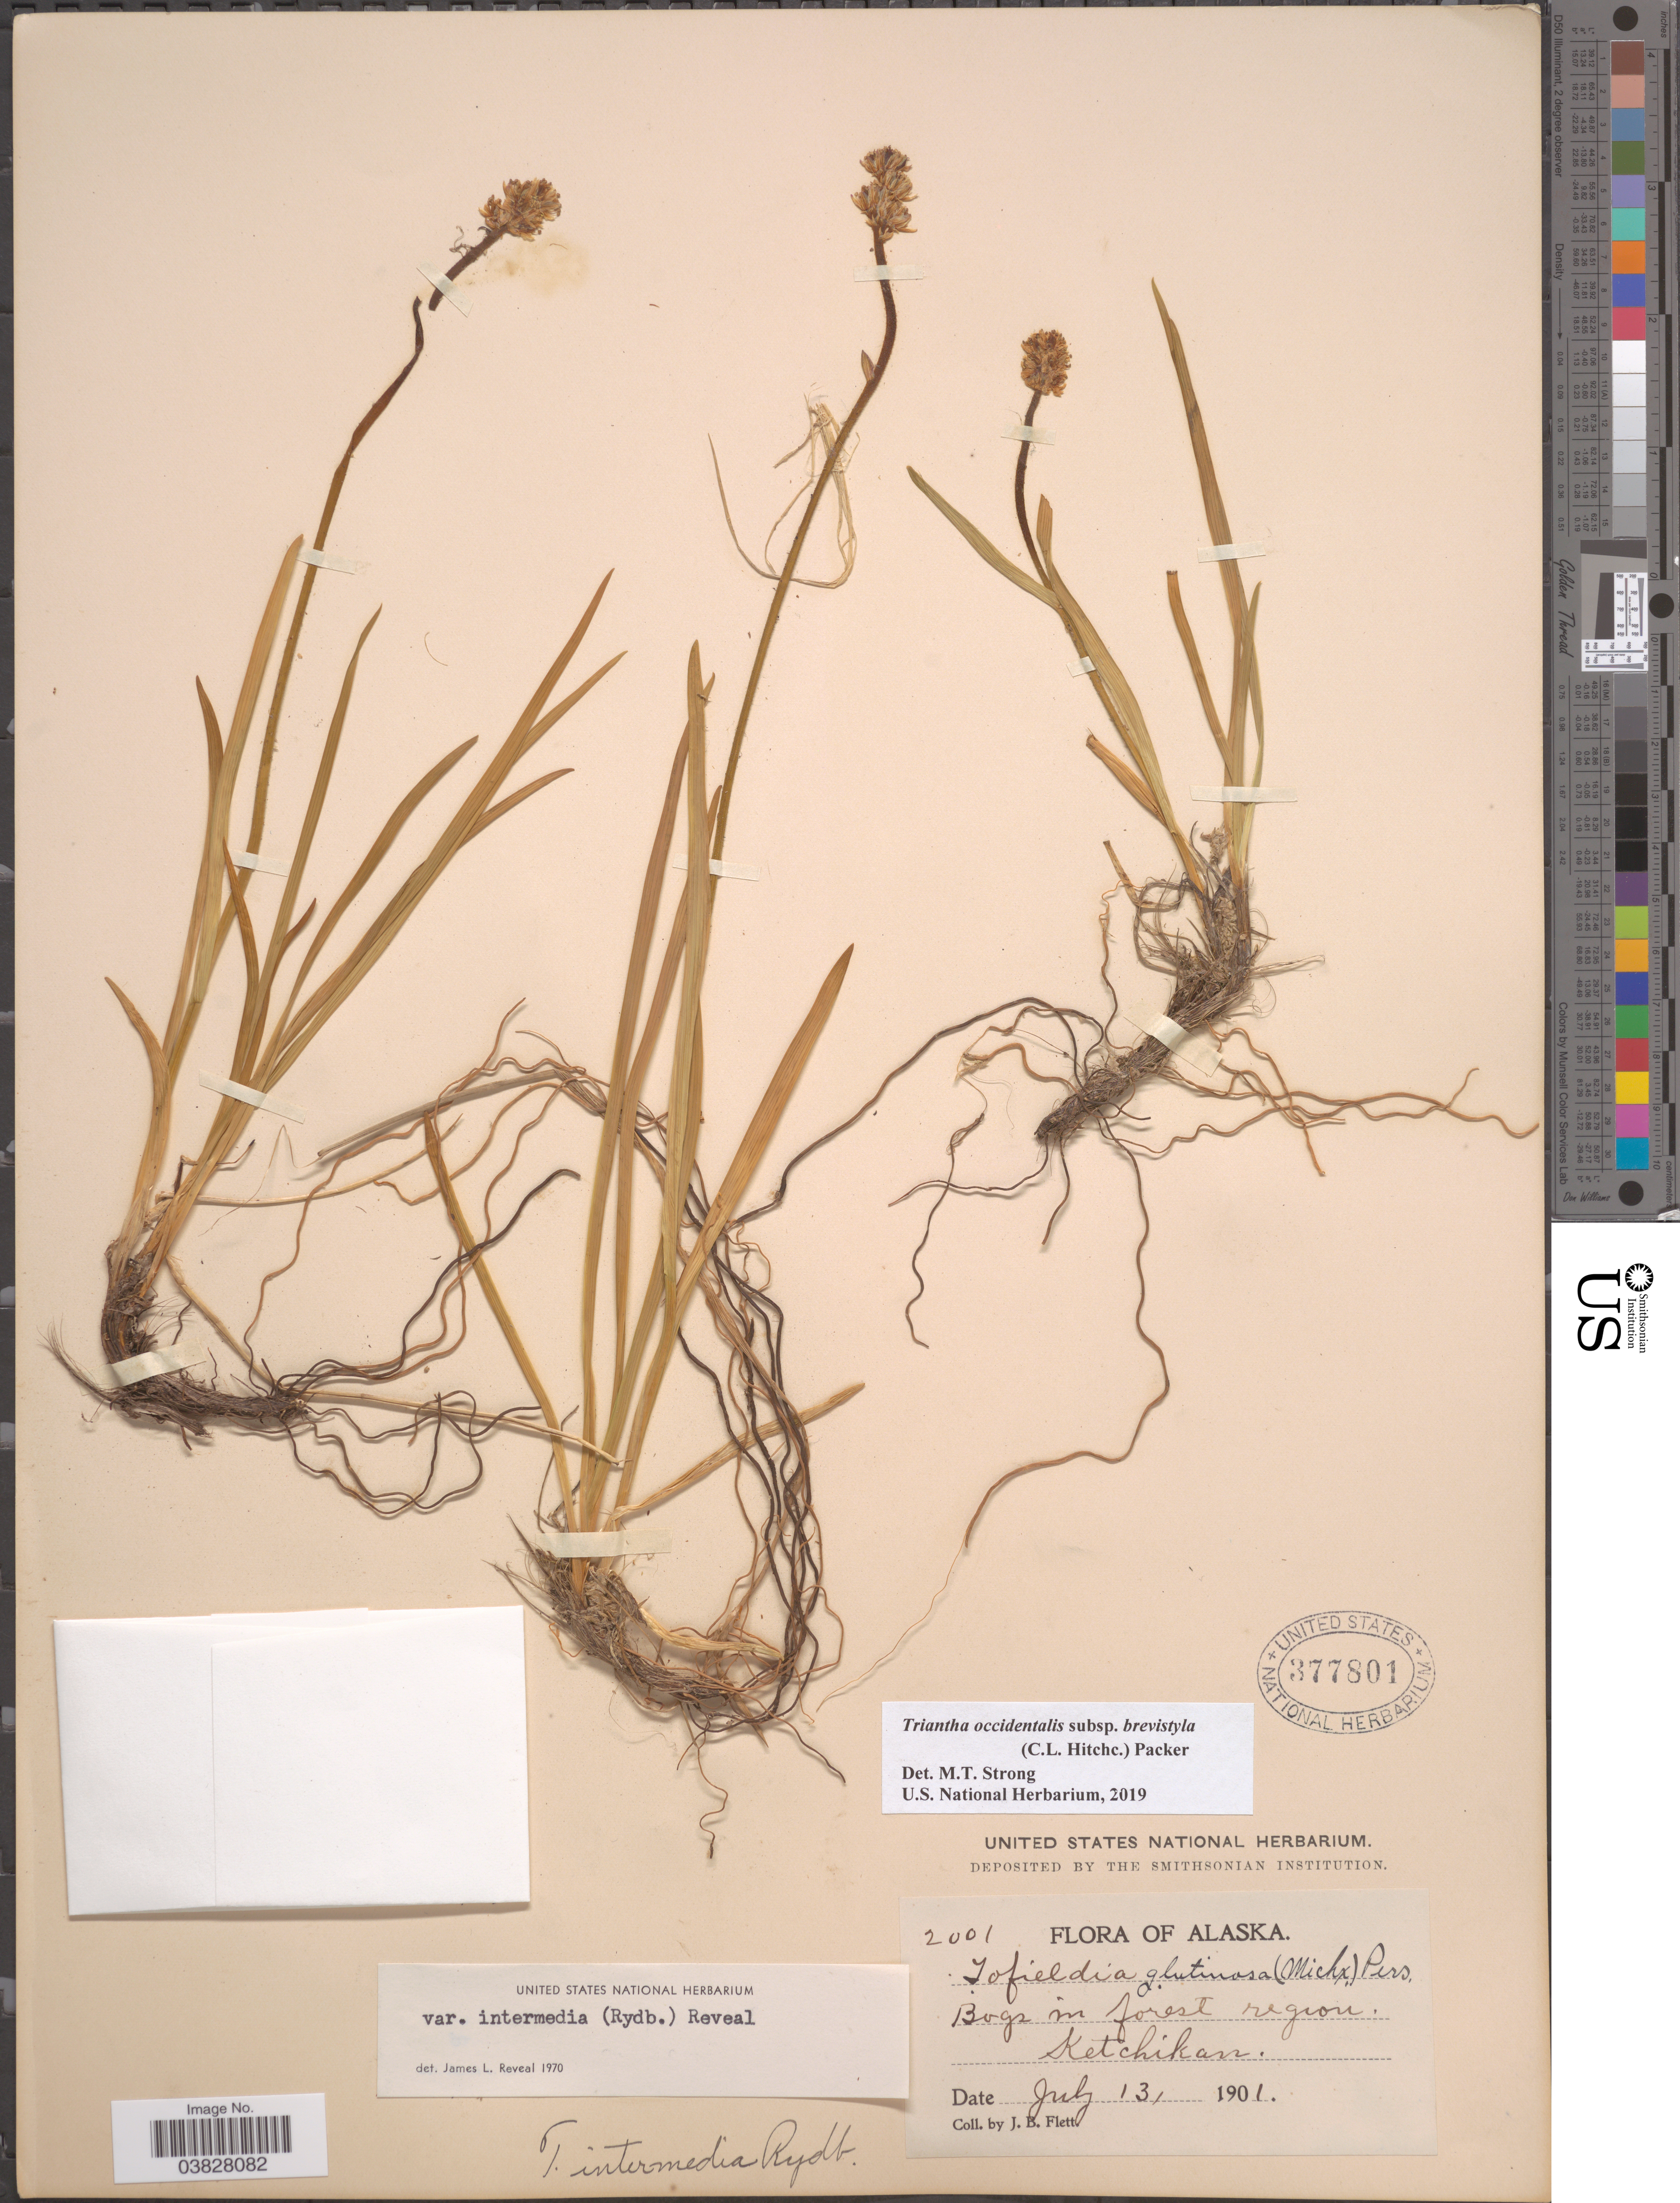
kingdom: Plantae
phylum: Tracheophyta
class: Liliopsida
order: Alismatales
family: Tofieldiaceae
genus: Triantha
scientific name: Triantha occidentalis subsp. brevistyla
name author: (C.L. Hitchc.) Packer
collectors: J. Flett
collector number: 2001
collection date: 1901-07-13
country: United States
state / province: Alaska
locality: Forest region. Ketchikan.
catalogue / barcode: US 377801